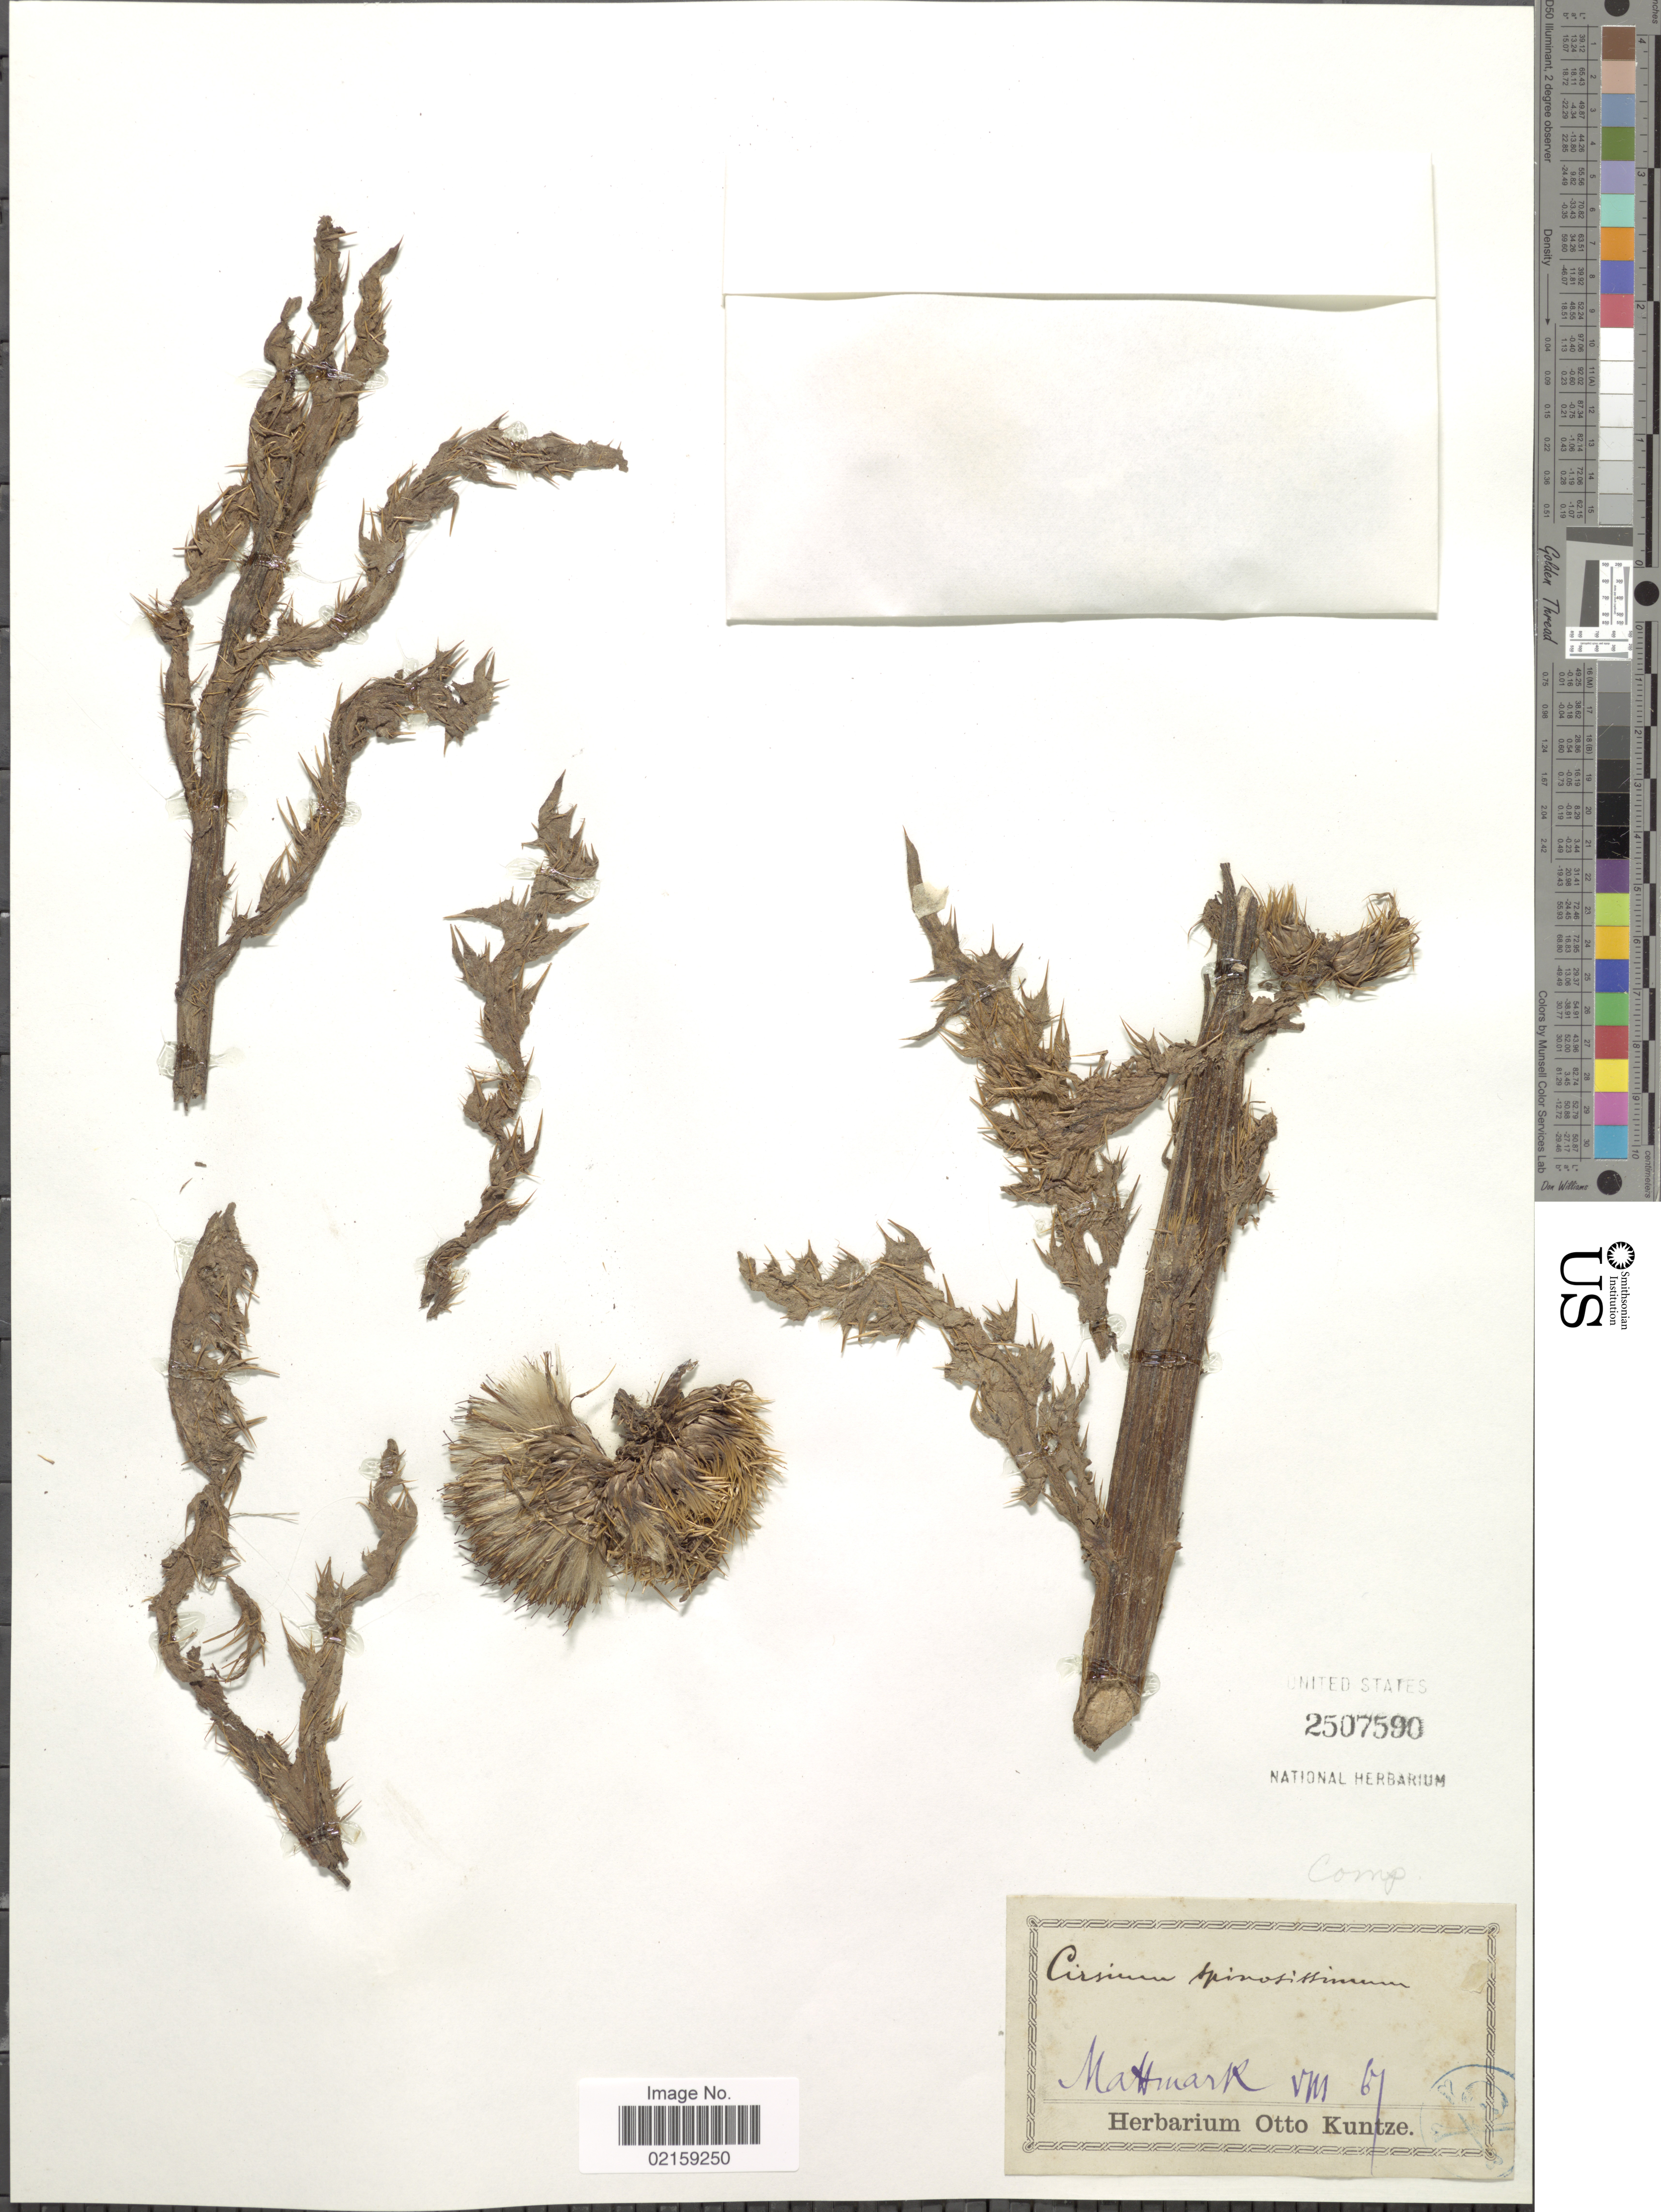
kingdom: Plantae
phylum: Tracheophyta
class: Magnoliopsida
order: Asterales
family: Asteraceae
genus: Cirsium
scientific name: Cirsium spinosissimum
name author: (L.) Scop.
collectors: ex herb. Otto Kuntze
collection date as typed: Transcribed d/m/y: //67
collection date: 1867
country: Switzerland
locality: Mattmark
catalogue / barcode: US 2507590